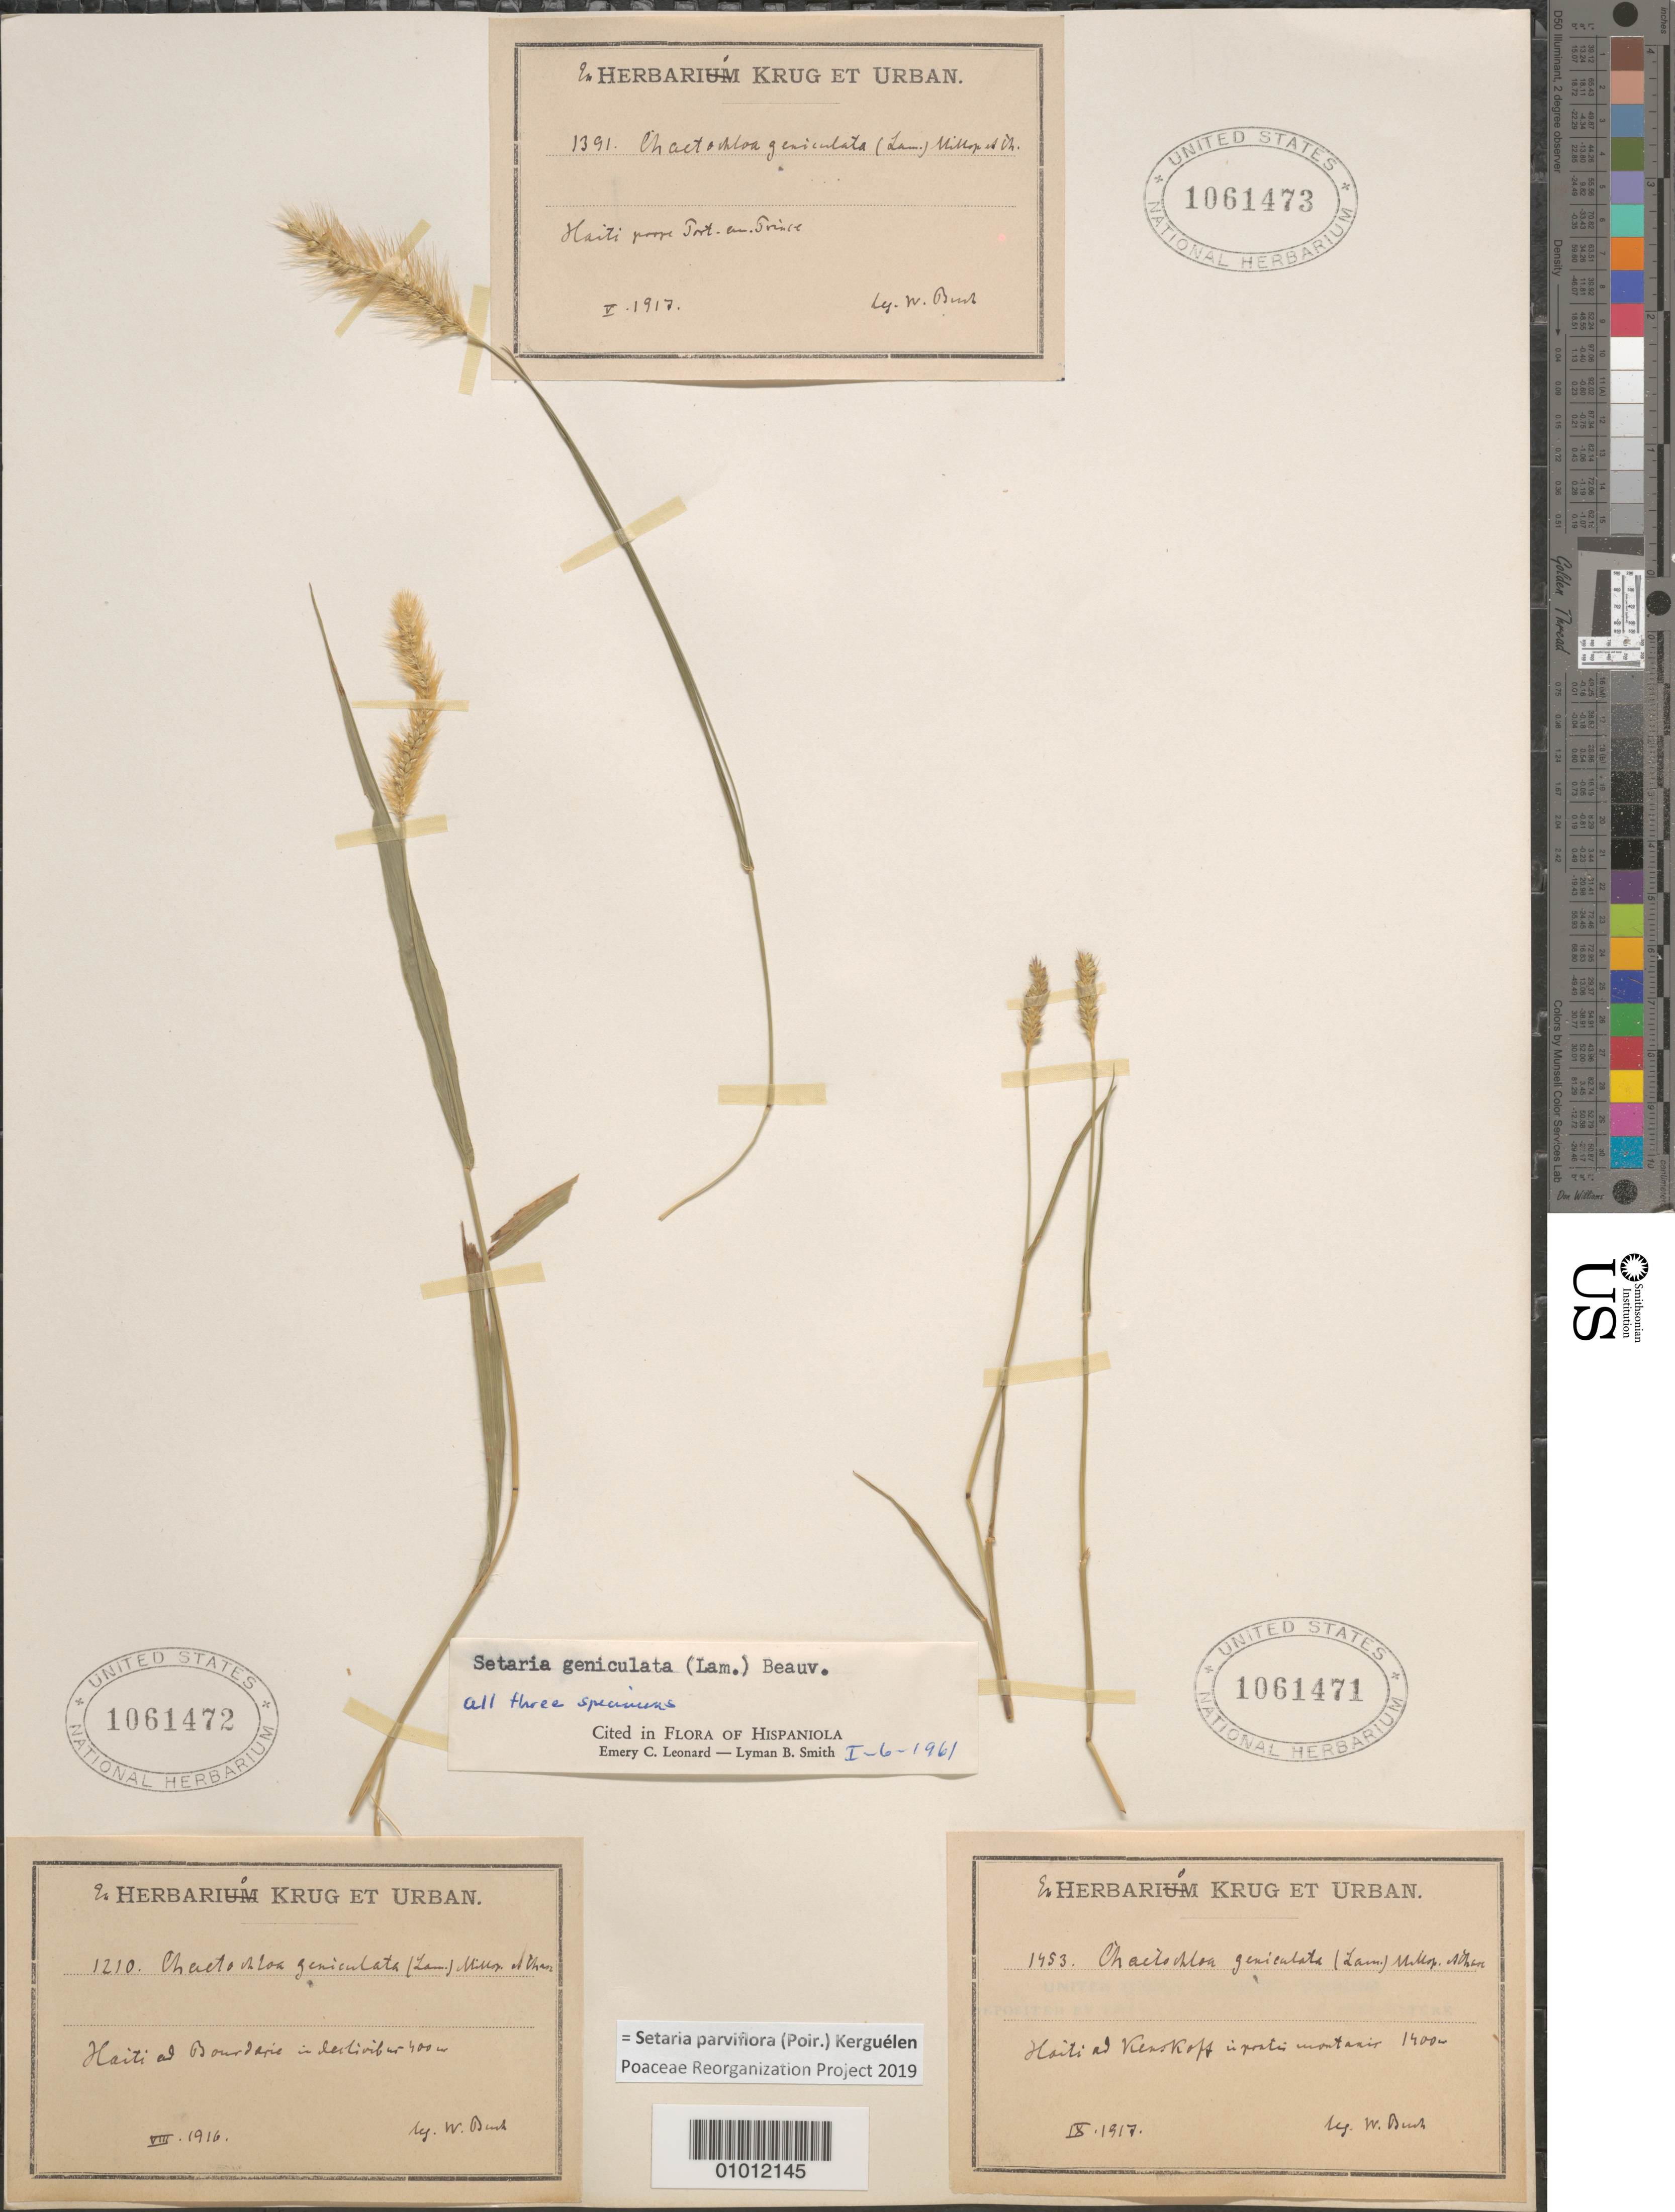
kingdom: Plantae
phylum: Tracheophyta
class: Liliopsida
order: Poales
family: Poaceae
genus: Setaria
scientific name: Setaria parviflora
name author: (Poir.) Kerguélen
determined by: Poaceae Reorganization Project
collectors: W. Bush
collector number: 1453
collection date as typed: Sep 1917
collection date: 1917-09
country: Haiti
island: Hispaniola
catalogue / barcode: US 1061471